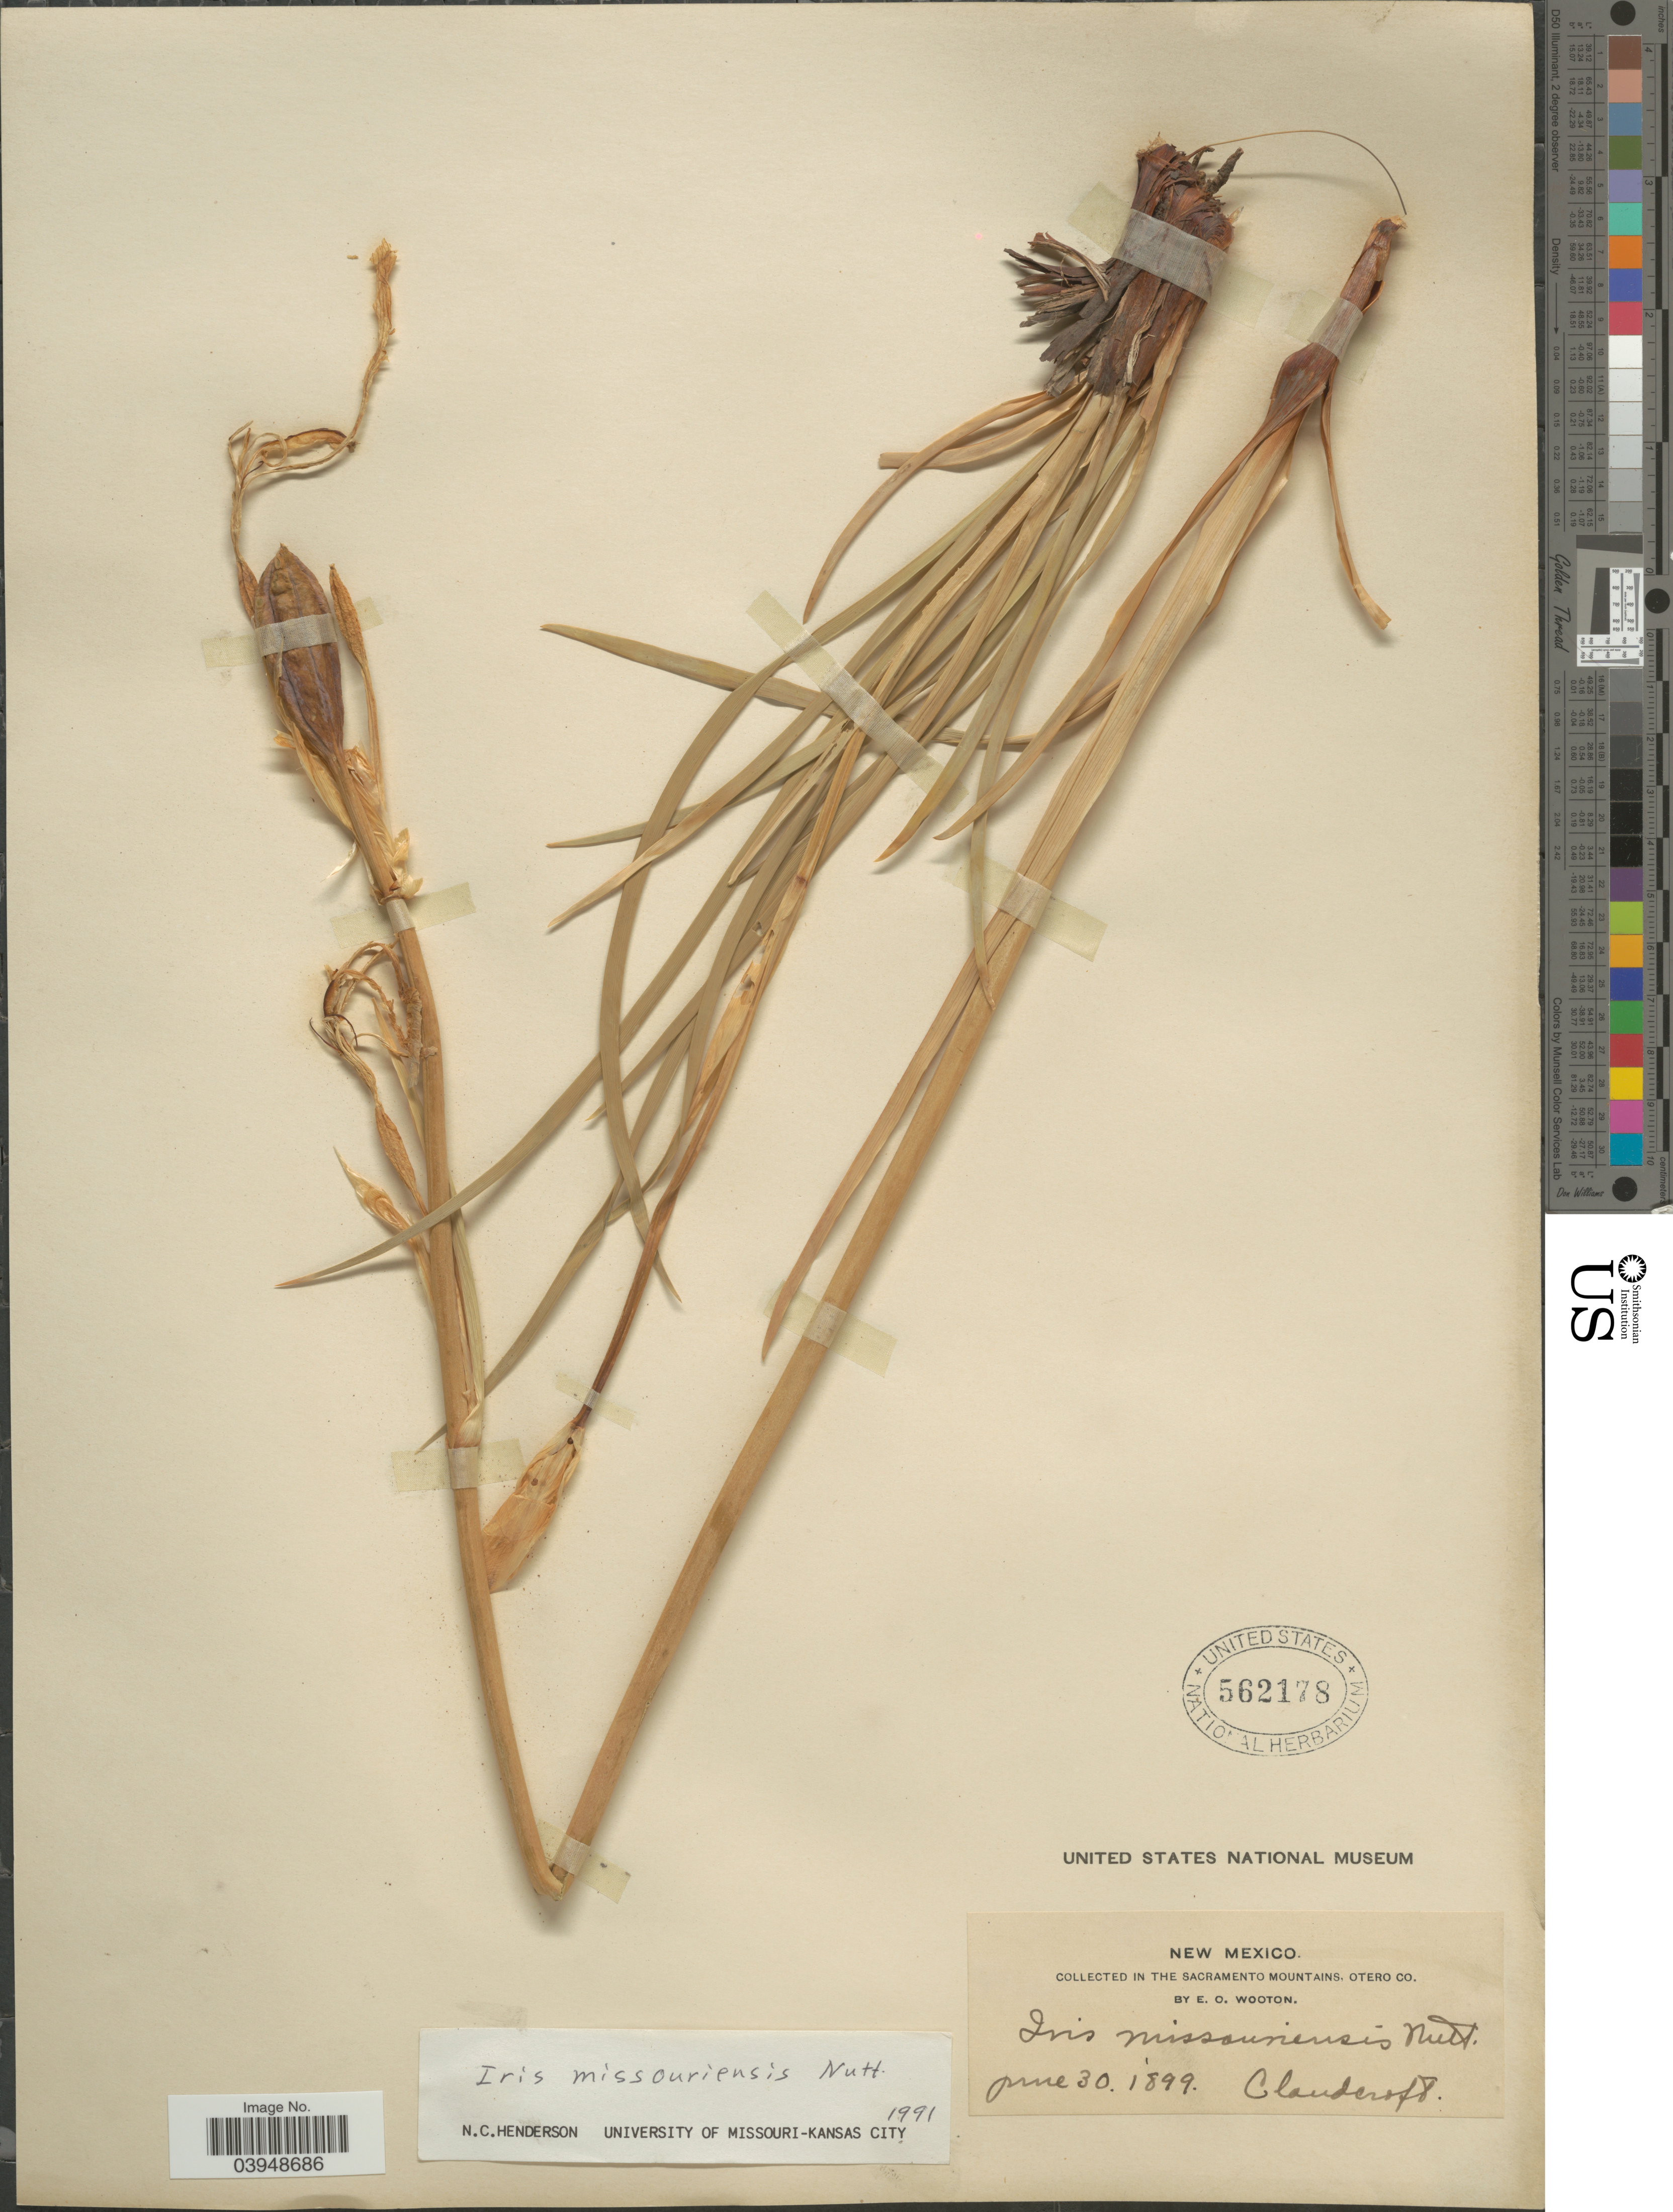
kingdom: Plantae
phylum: Tracheophyta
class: Liliopsida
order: Asparagales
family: Iridaceae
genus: Iris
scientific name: Iris missouriensis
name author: Nutt.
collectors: E. O. Wooton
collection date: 1899-06-30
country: United States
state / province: New Mexico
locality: In the Sacramento Mountains, Otero Co. Claudcroft.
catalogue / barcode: US 562178